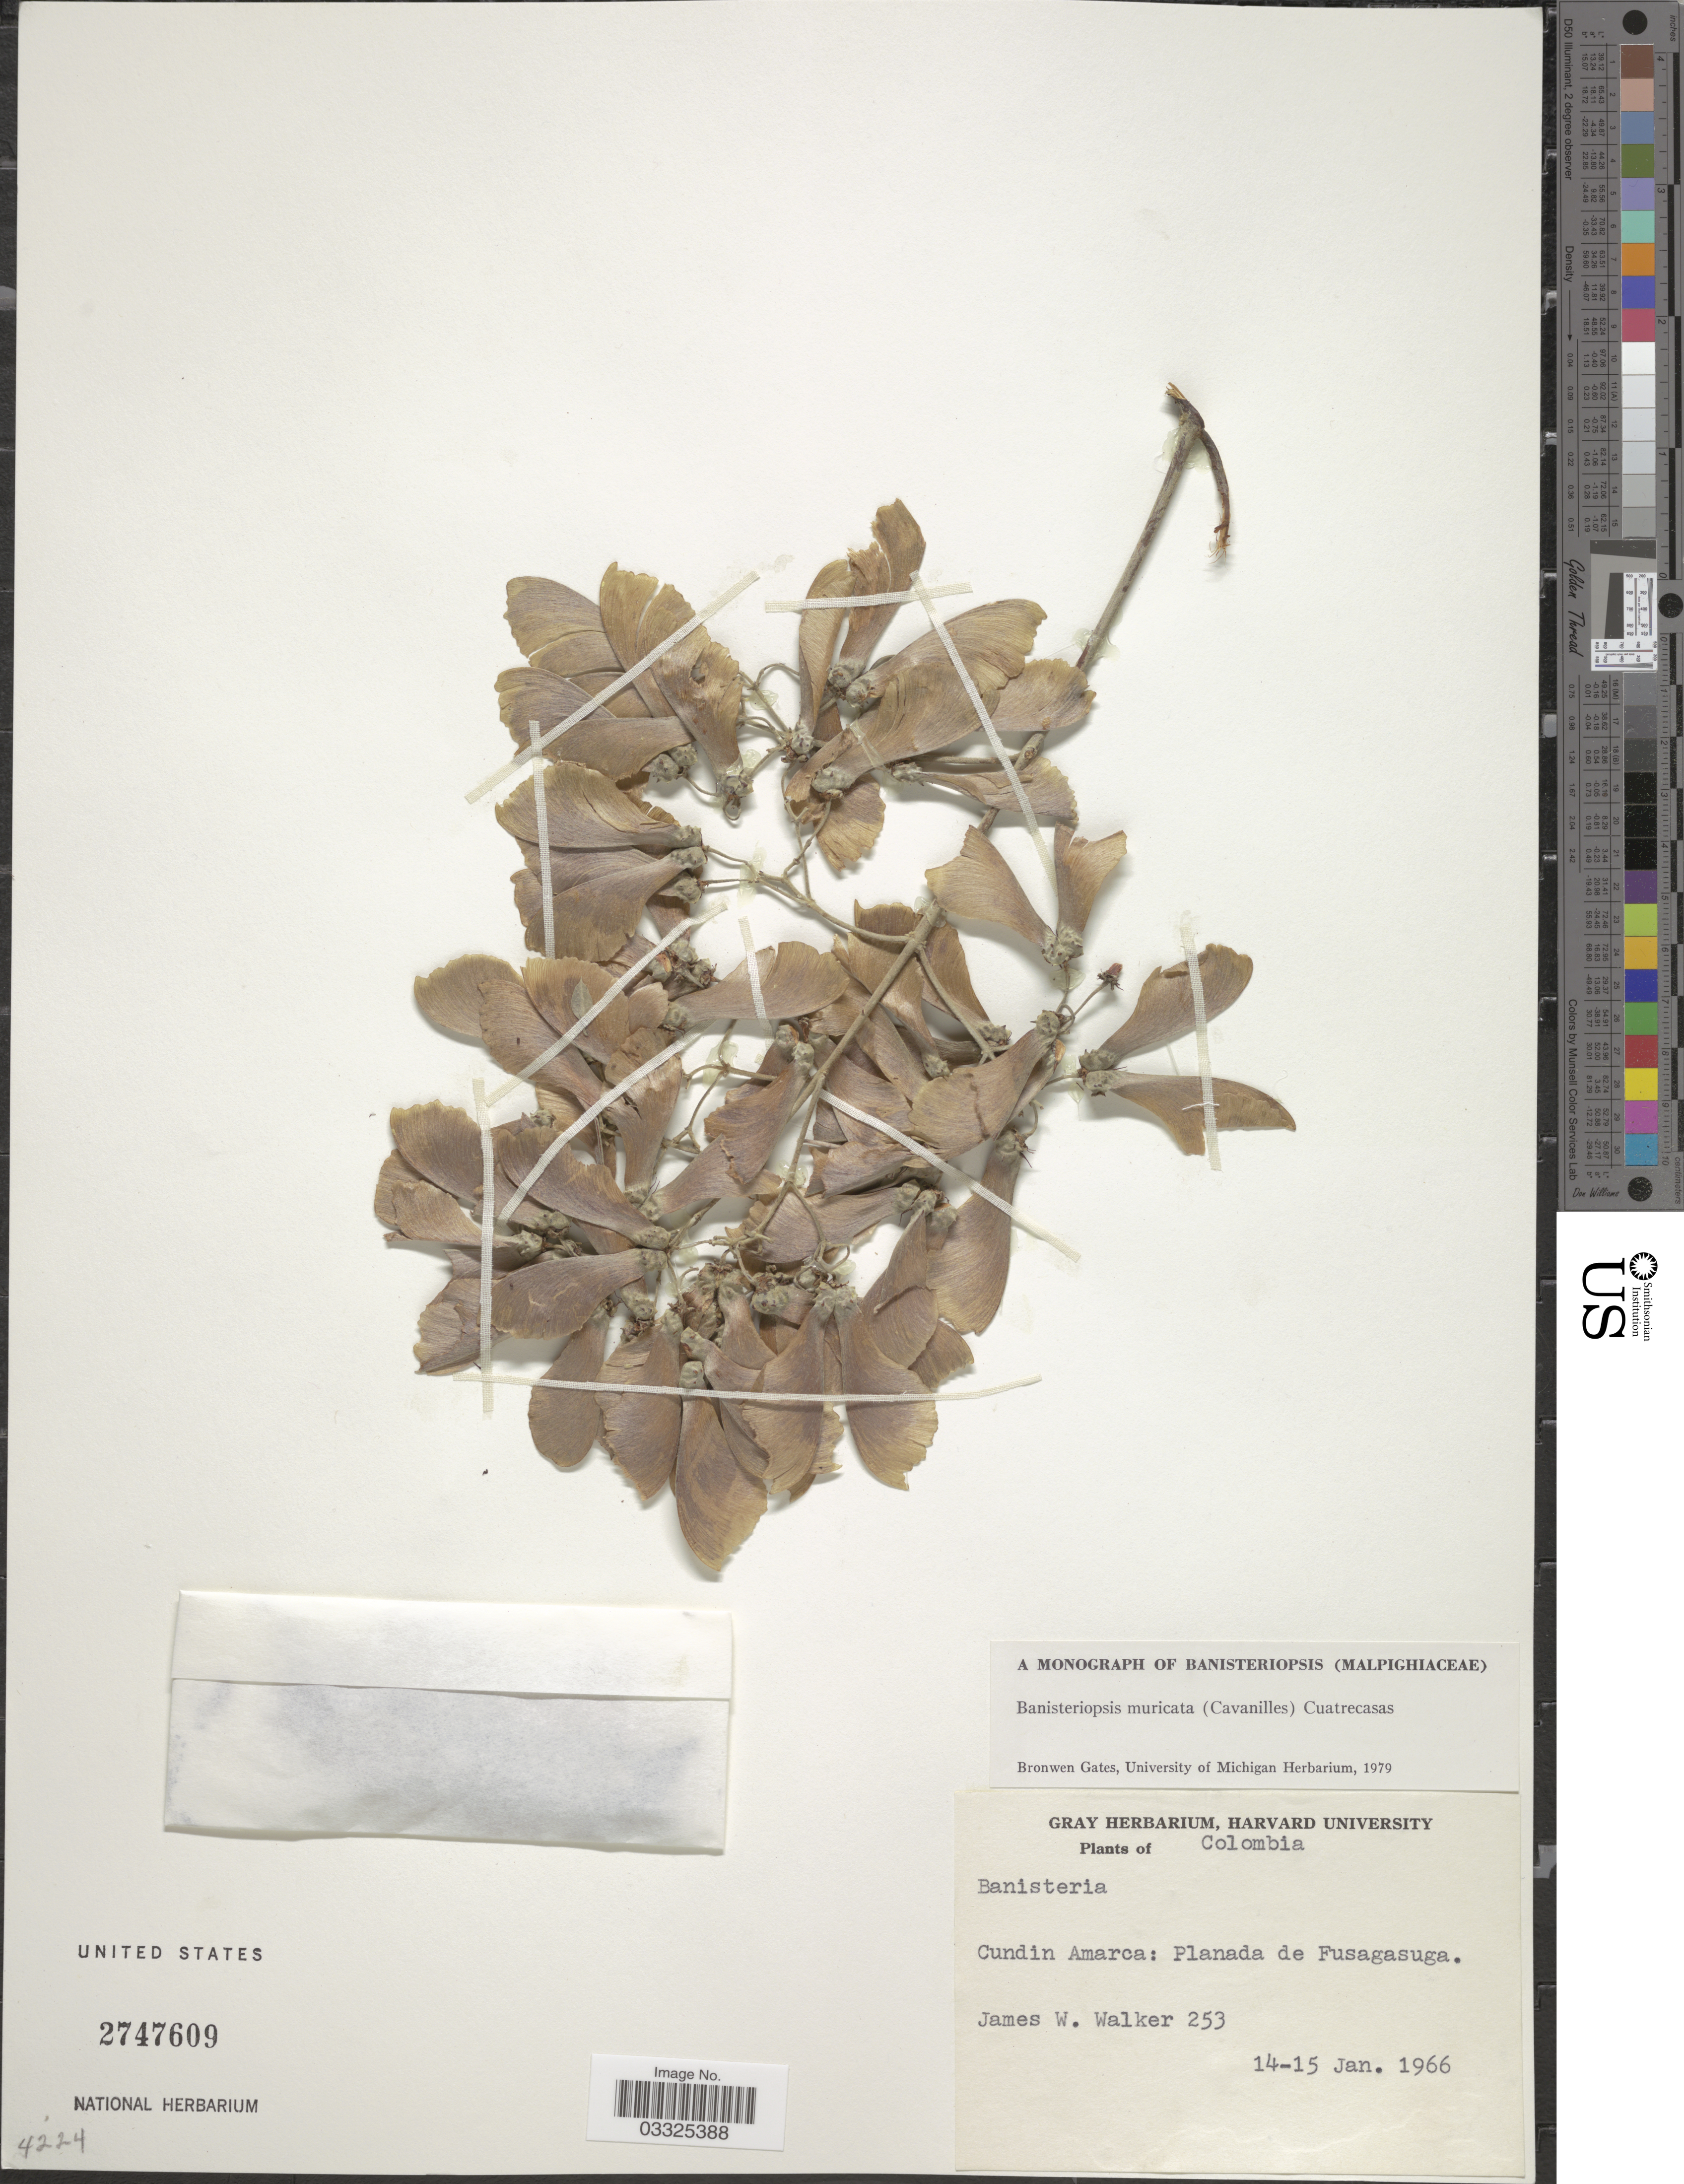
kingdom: Plantae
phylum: Tracheophyta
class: Magnoliopsida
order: Malpighiales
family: Malpighiaceae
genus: Banisteriopsis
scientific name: Banisteriopsis muricata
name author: (Cav.) Cuatrec.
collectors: J. W. Walker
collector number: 253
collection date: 1966-01-14/1966-01-15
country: Colombia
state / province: Cundinamarca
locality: Planada de Fusagasuga.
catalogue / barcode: US 2747609